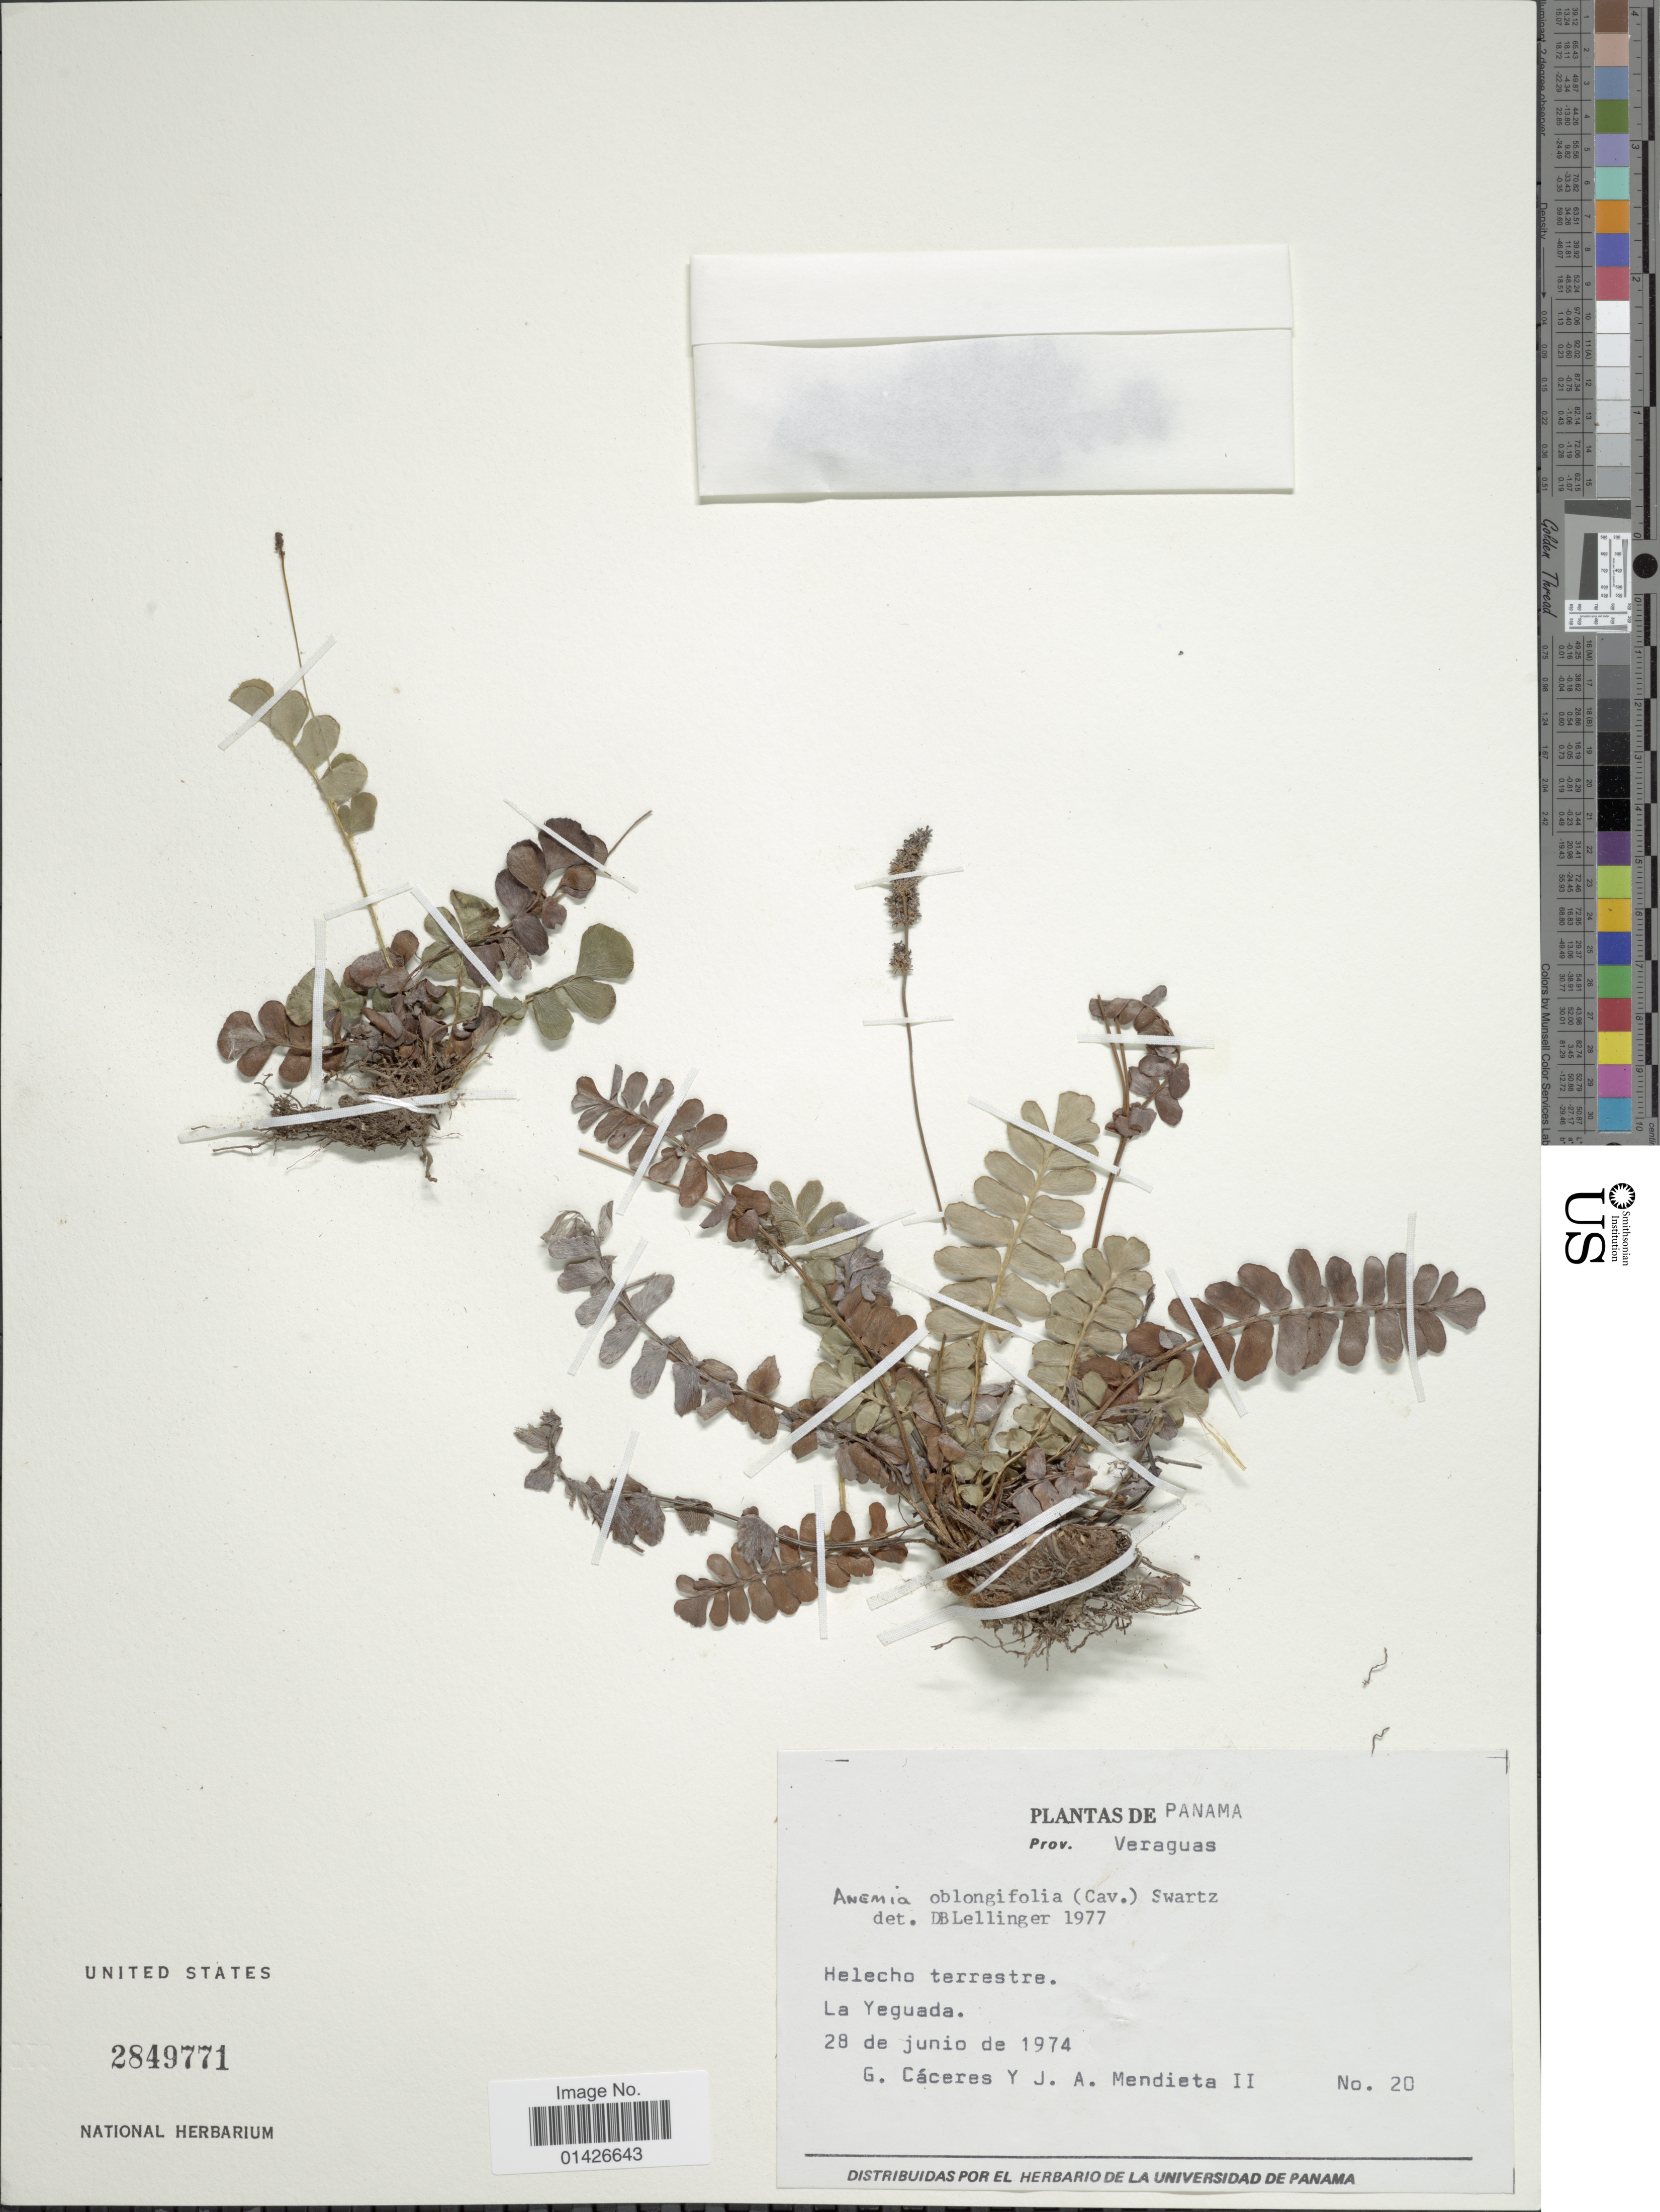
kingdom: Plantae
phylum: Tracheophyta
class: Polypodiopsida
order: Schizaeales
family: Anemiaceae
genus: Anemia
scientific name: Anemia oblongifolia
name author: (Cav.) Sw.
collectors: G. Cáceres & J. Mendieta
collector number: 20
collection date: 1974-06-28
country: Panama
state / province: Veraguas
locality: La Yeguada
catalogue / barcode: US 2849771